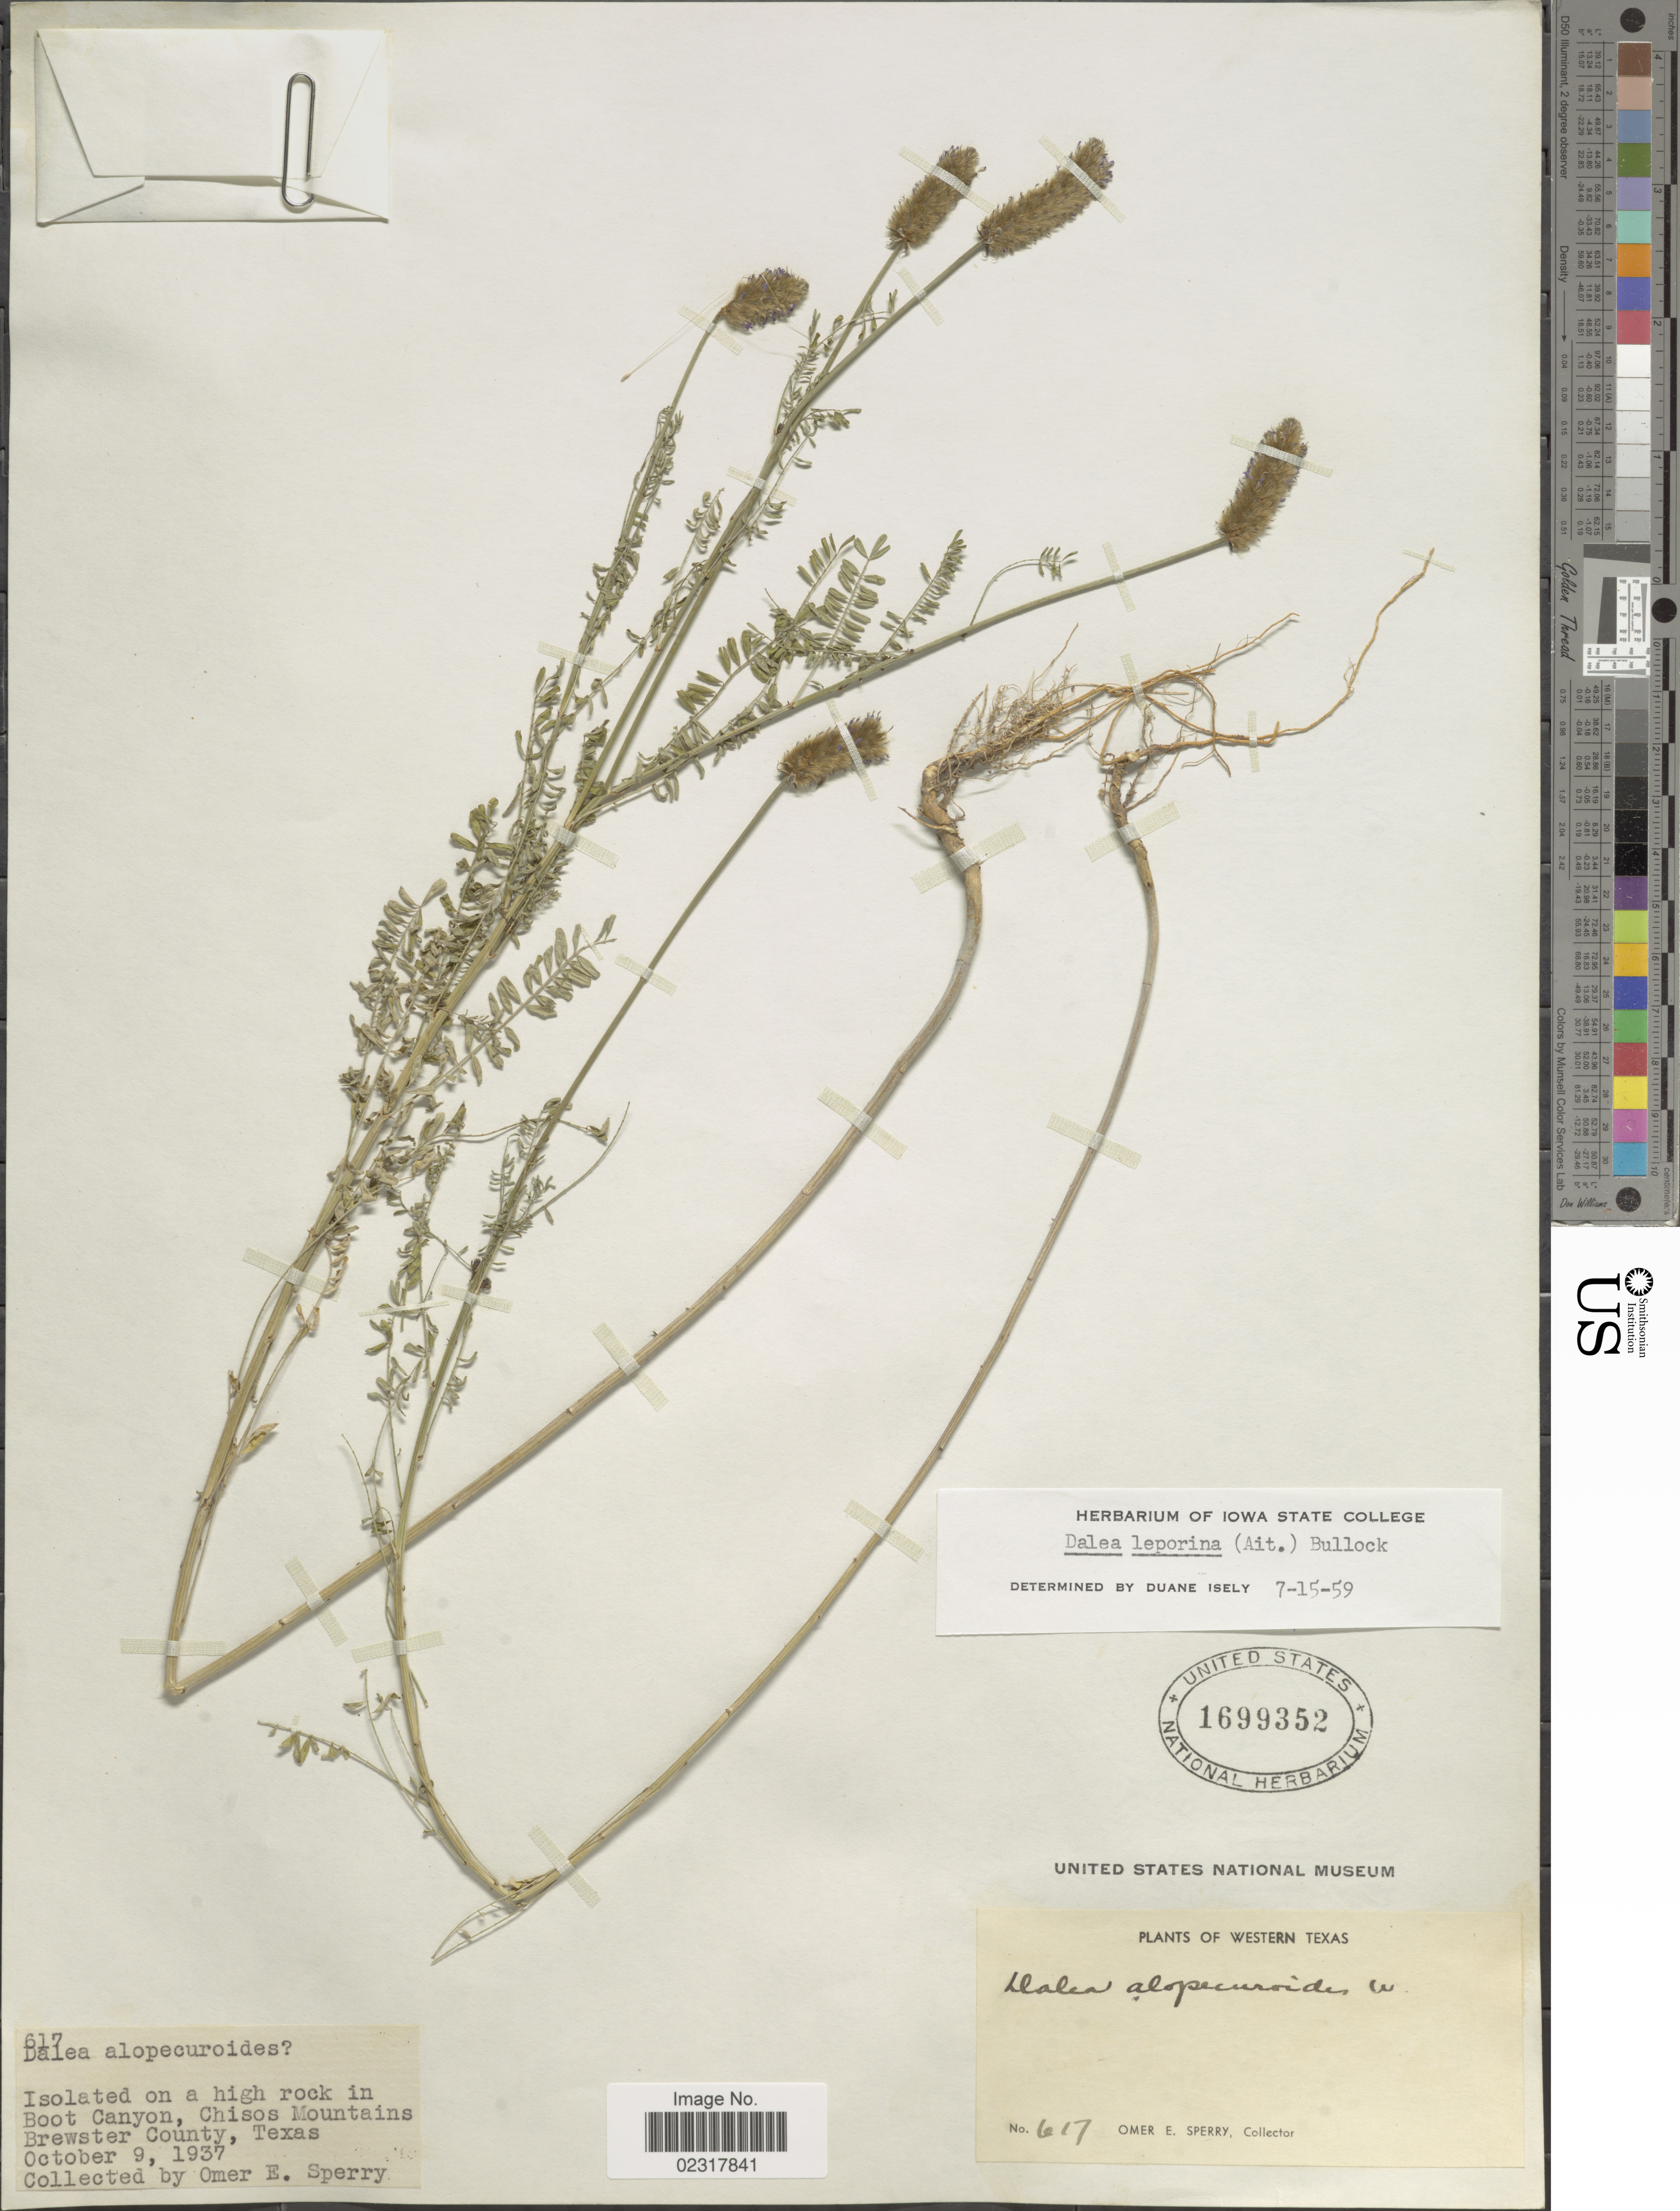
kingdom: Plantae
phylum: Tracheophyta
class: Magnoliopsida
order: Fabales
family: Fabaceae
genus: Dalea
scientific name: Dalea leporina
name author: (Aiton) Bullock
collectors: O. E. Sperry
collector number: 617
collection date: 1937-10-09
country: United States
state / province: Texas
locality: Isolated on a high rock in Boot Canyon, Chisos Mountains. Brewster County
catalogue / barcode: US 1699352